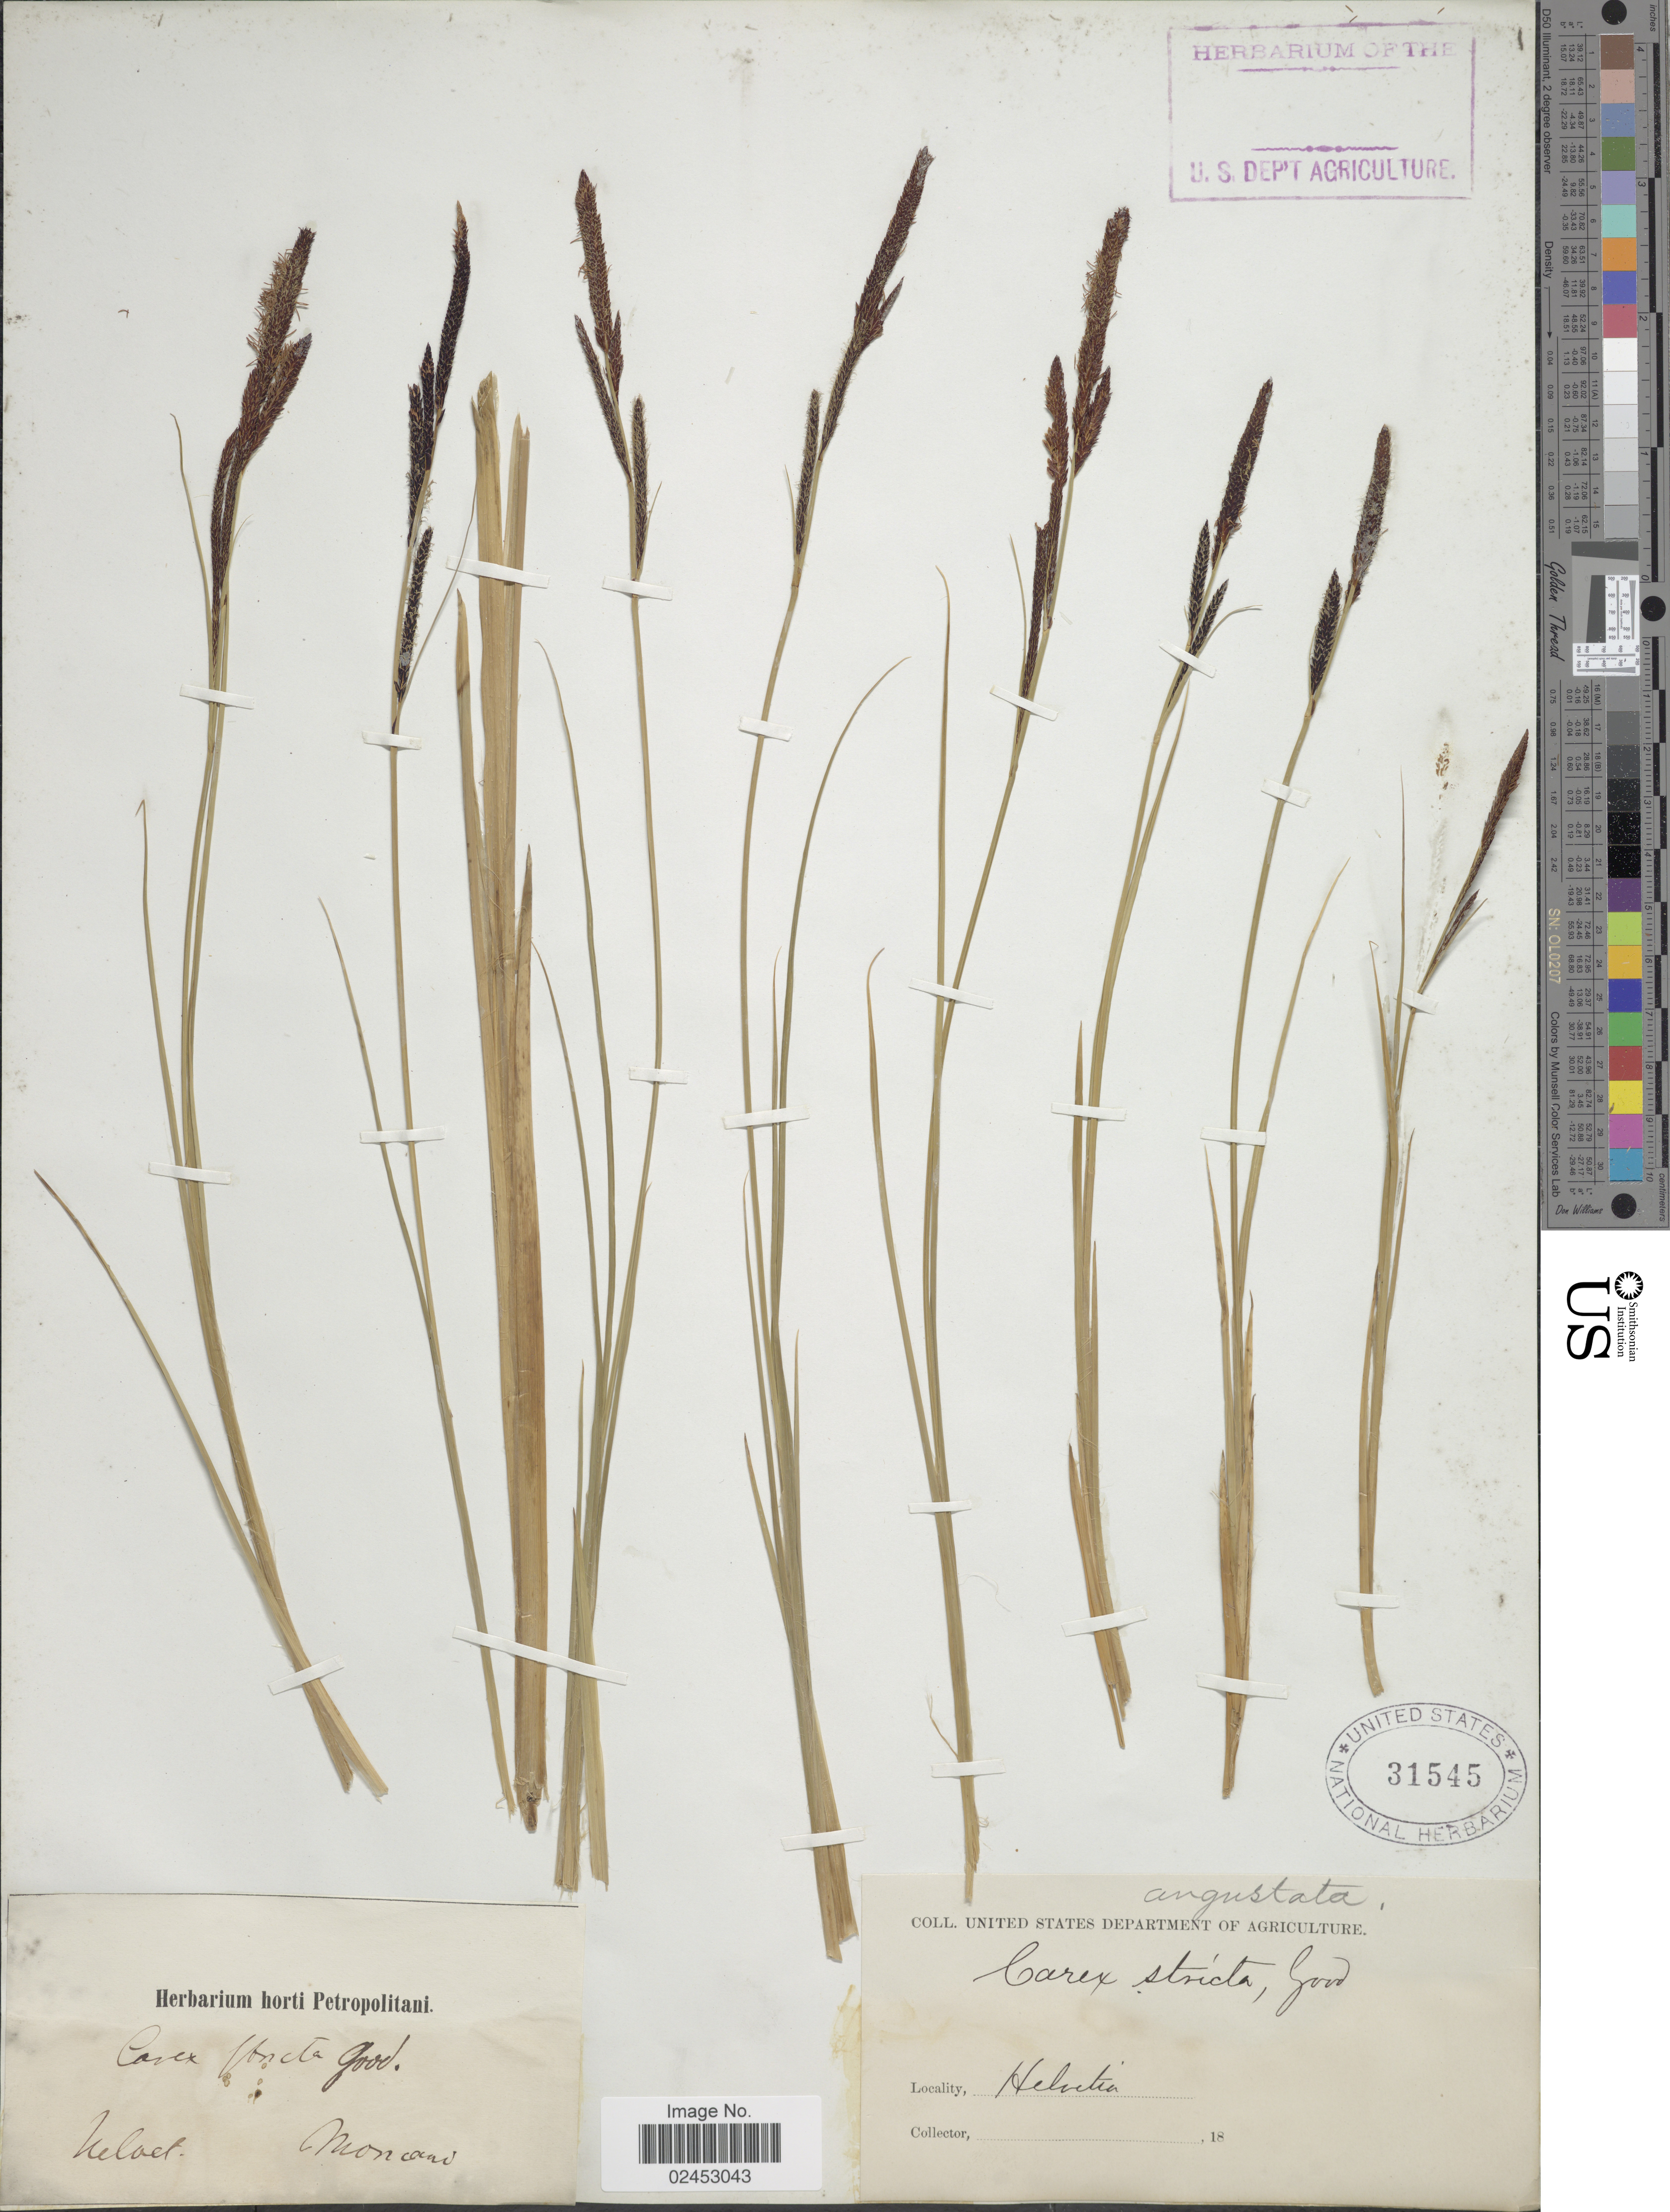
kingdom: Plantae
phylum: Tracheophyta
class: Liliopsida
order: Poales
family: Cyperaceae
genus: Carex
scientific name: Carex stricta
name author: Lam.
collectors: Moricand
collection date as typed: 18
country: Switzerland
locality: Helvetia.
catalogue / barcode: US 31545